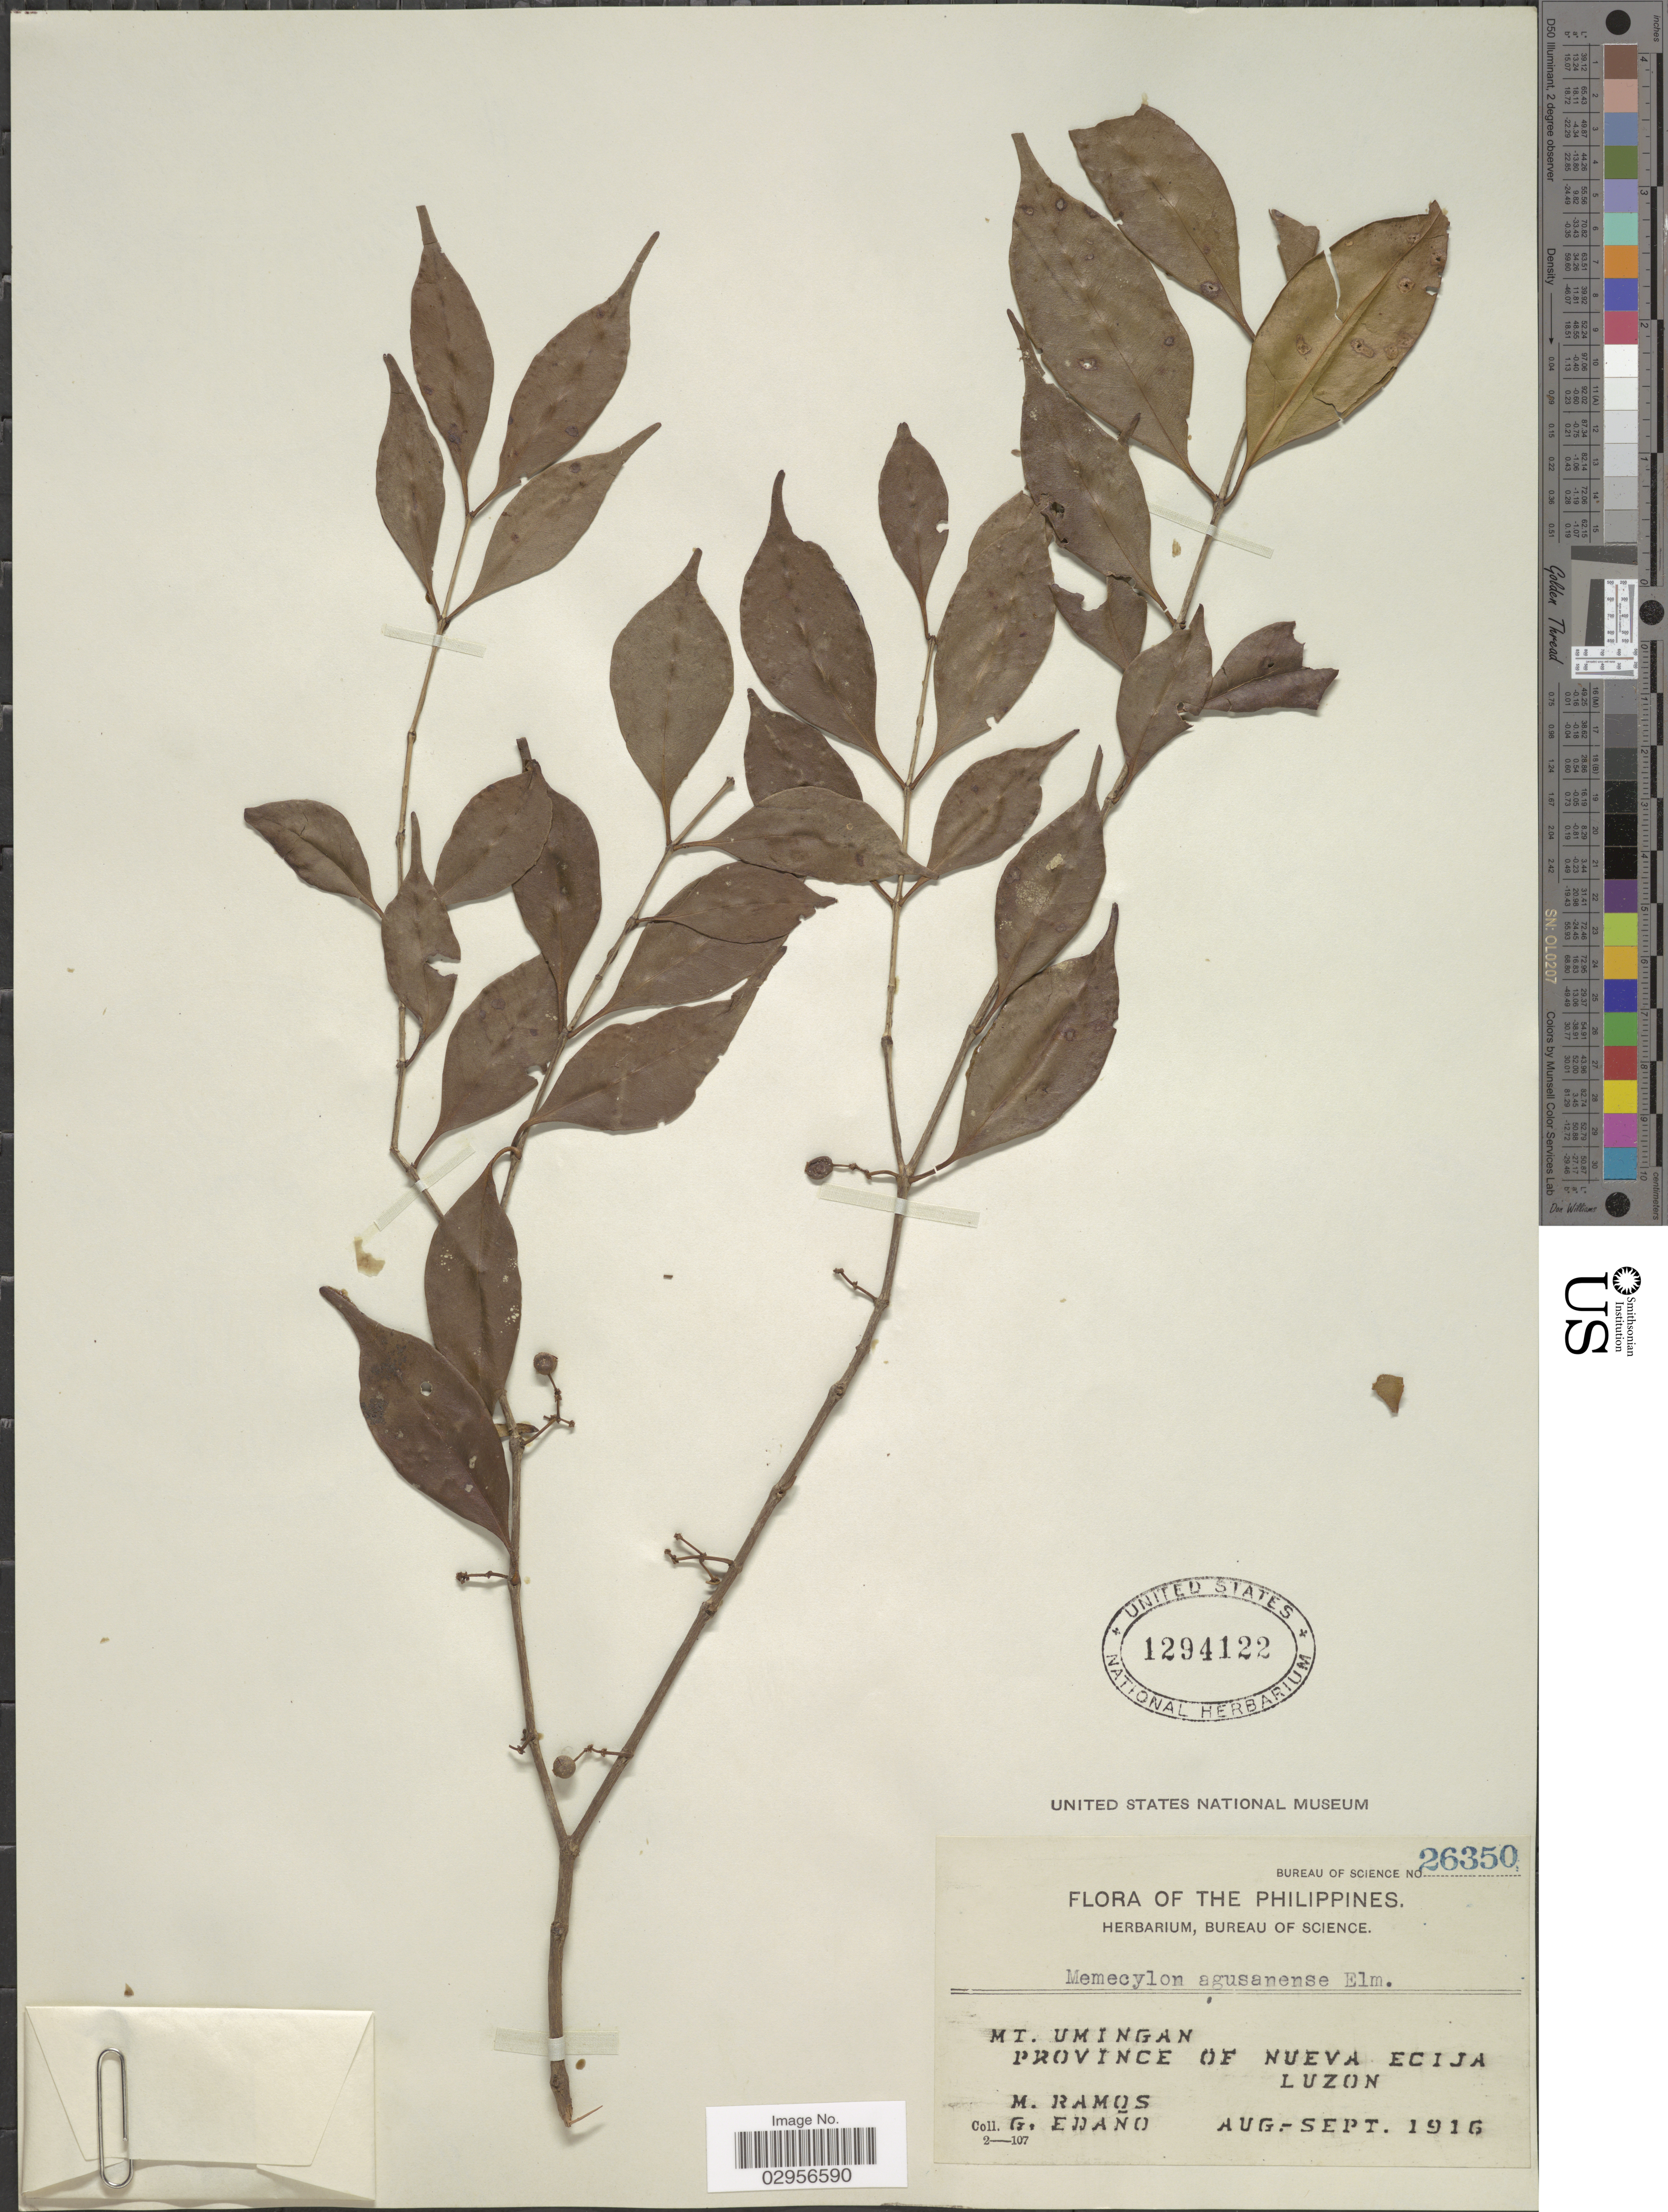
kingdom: Plantae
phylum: Tracheophyta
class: Magnoliopsida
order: Myrtales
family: Melastomataceae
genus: Memecylon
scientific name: Memecylon agusanense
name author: Elmer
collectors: M. Ramos & G. Edaño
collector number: Bureau of Science 26350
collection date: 1916-08/1916-09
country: Philippines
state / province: Central Luzon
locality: Mt. Umingan, Province of Nueva Ecija, Luzon.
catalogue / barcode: US 1294122